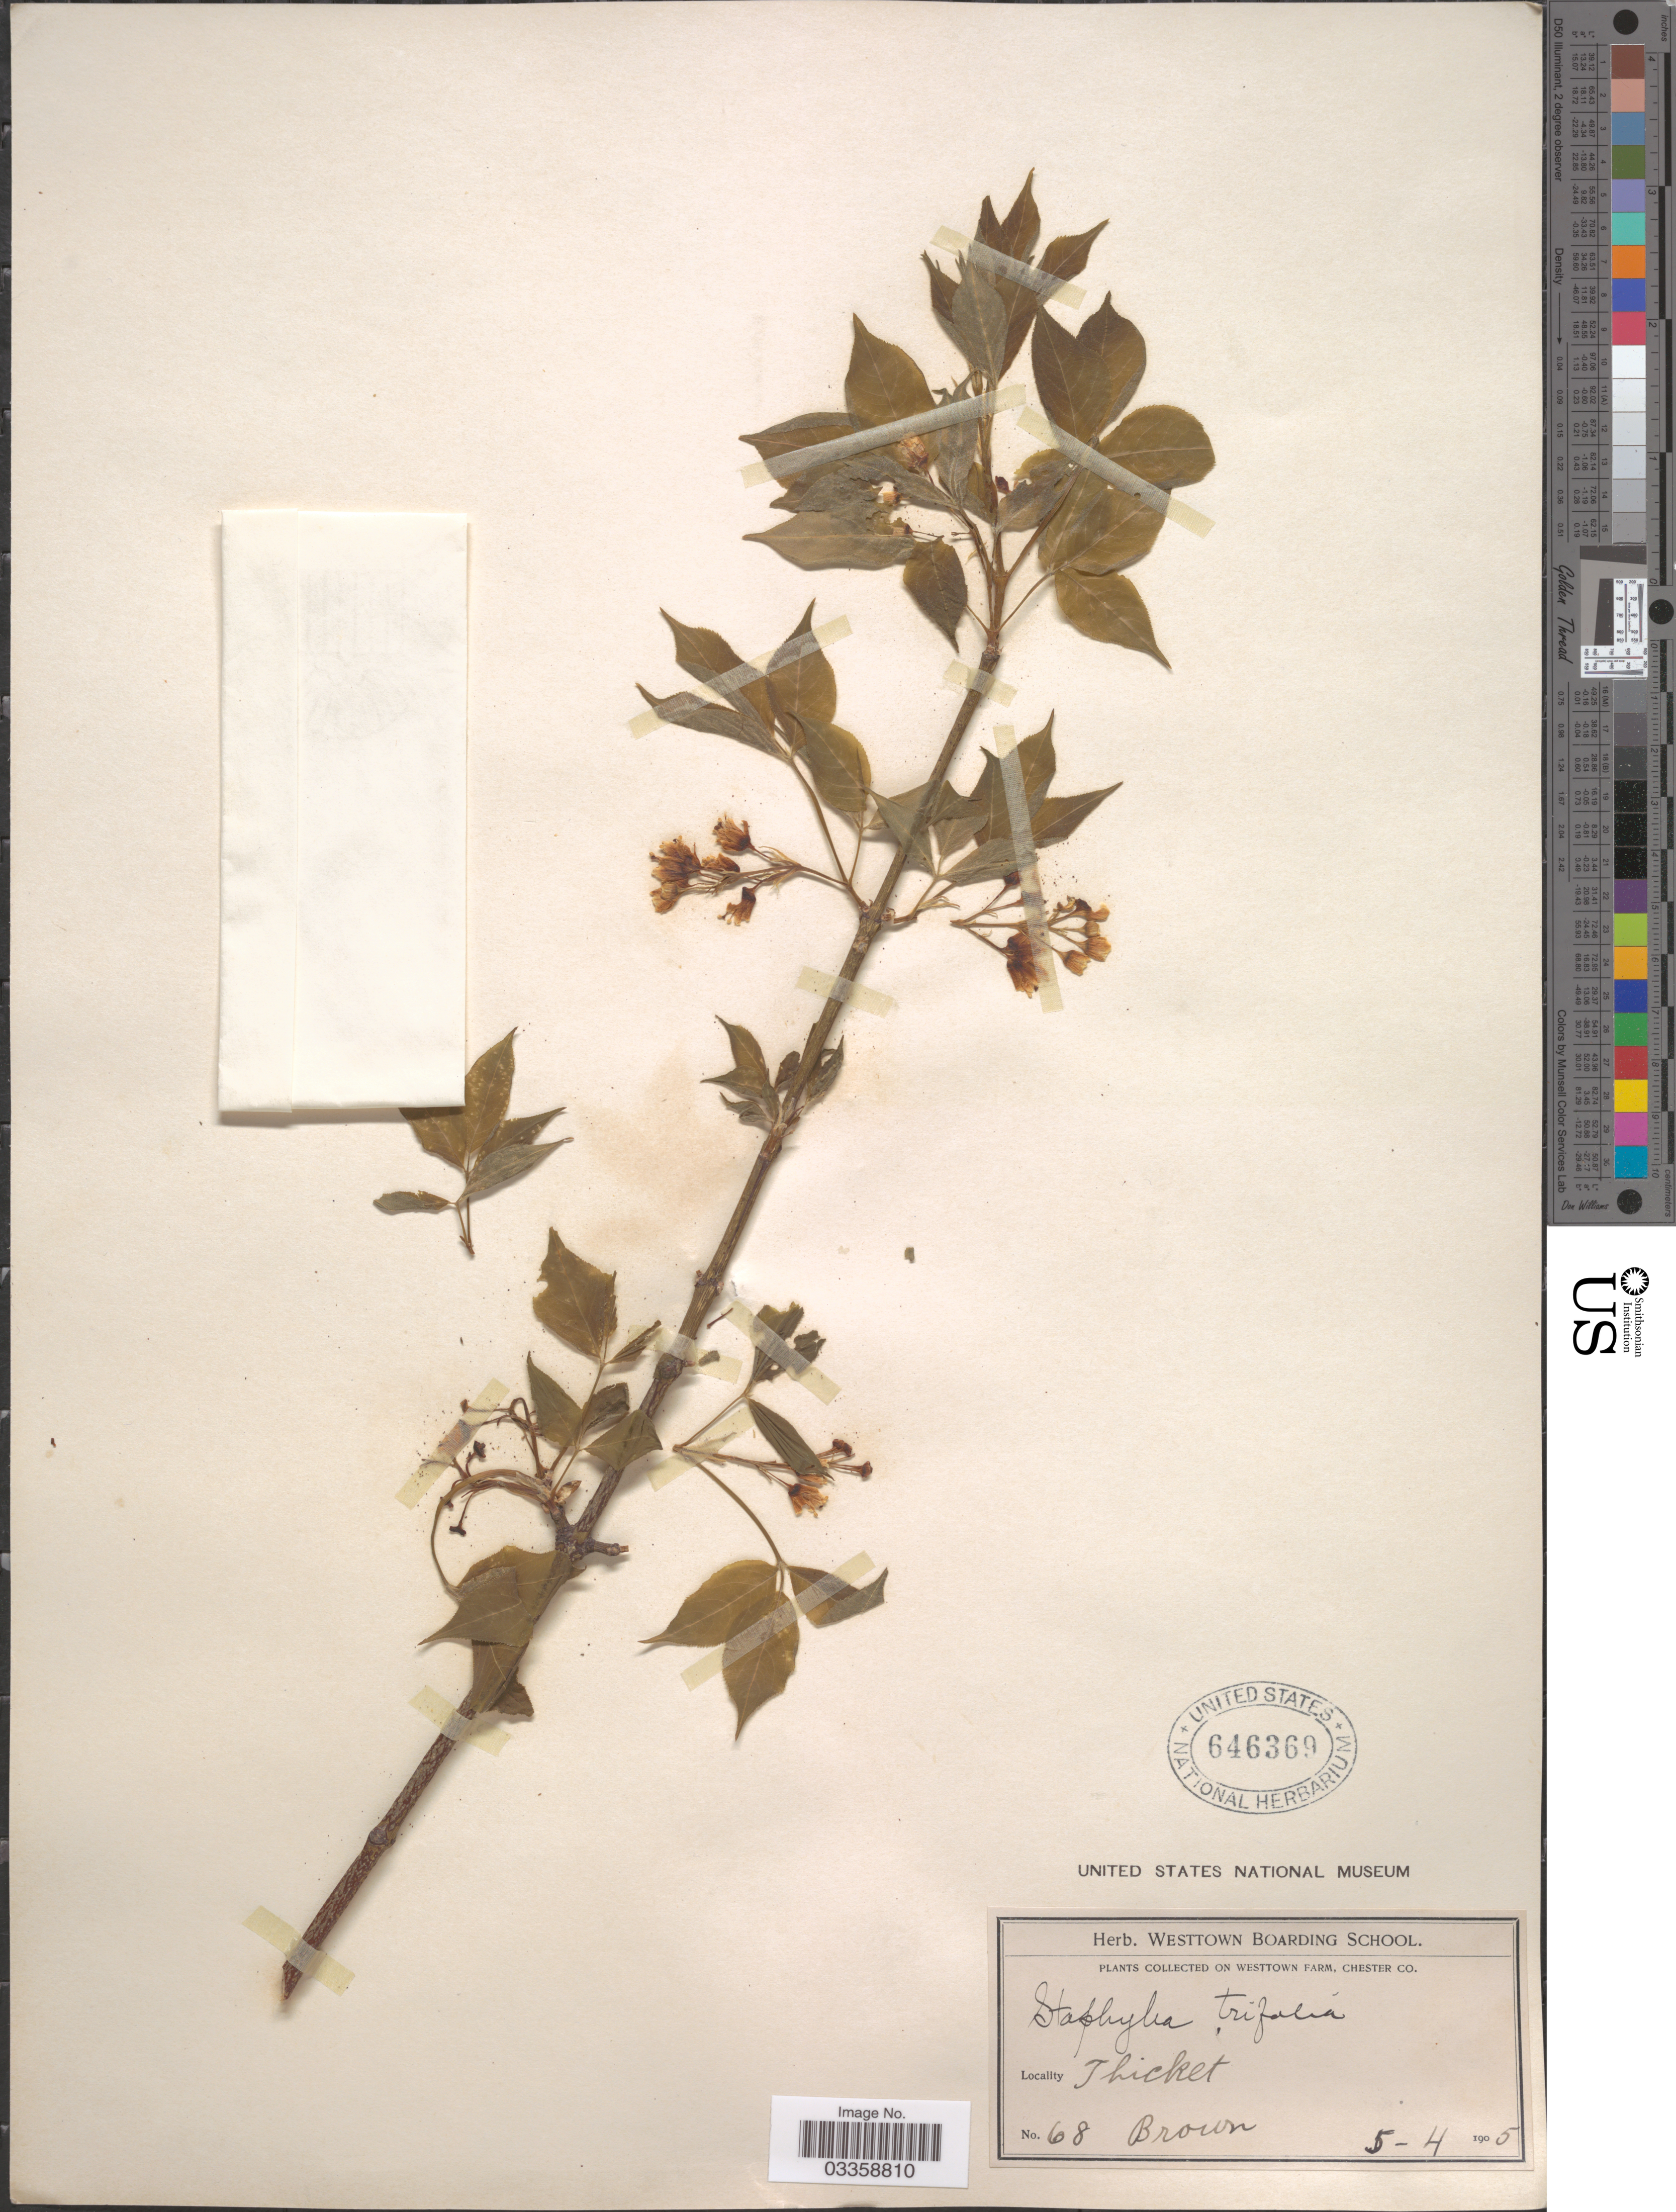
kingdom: Plantae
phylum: Tracheophyta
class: Magnoliopsida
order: Crossosomatales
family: Staphyleaceae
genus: Staphylea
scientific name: Staphylea trifolia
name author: L.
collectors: -- Brown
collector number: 68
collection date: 1905-05-04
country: United States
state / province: Pennsylvania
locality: Westtown farm, Chester Co.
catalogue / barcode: US 646369